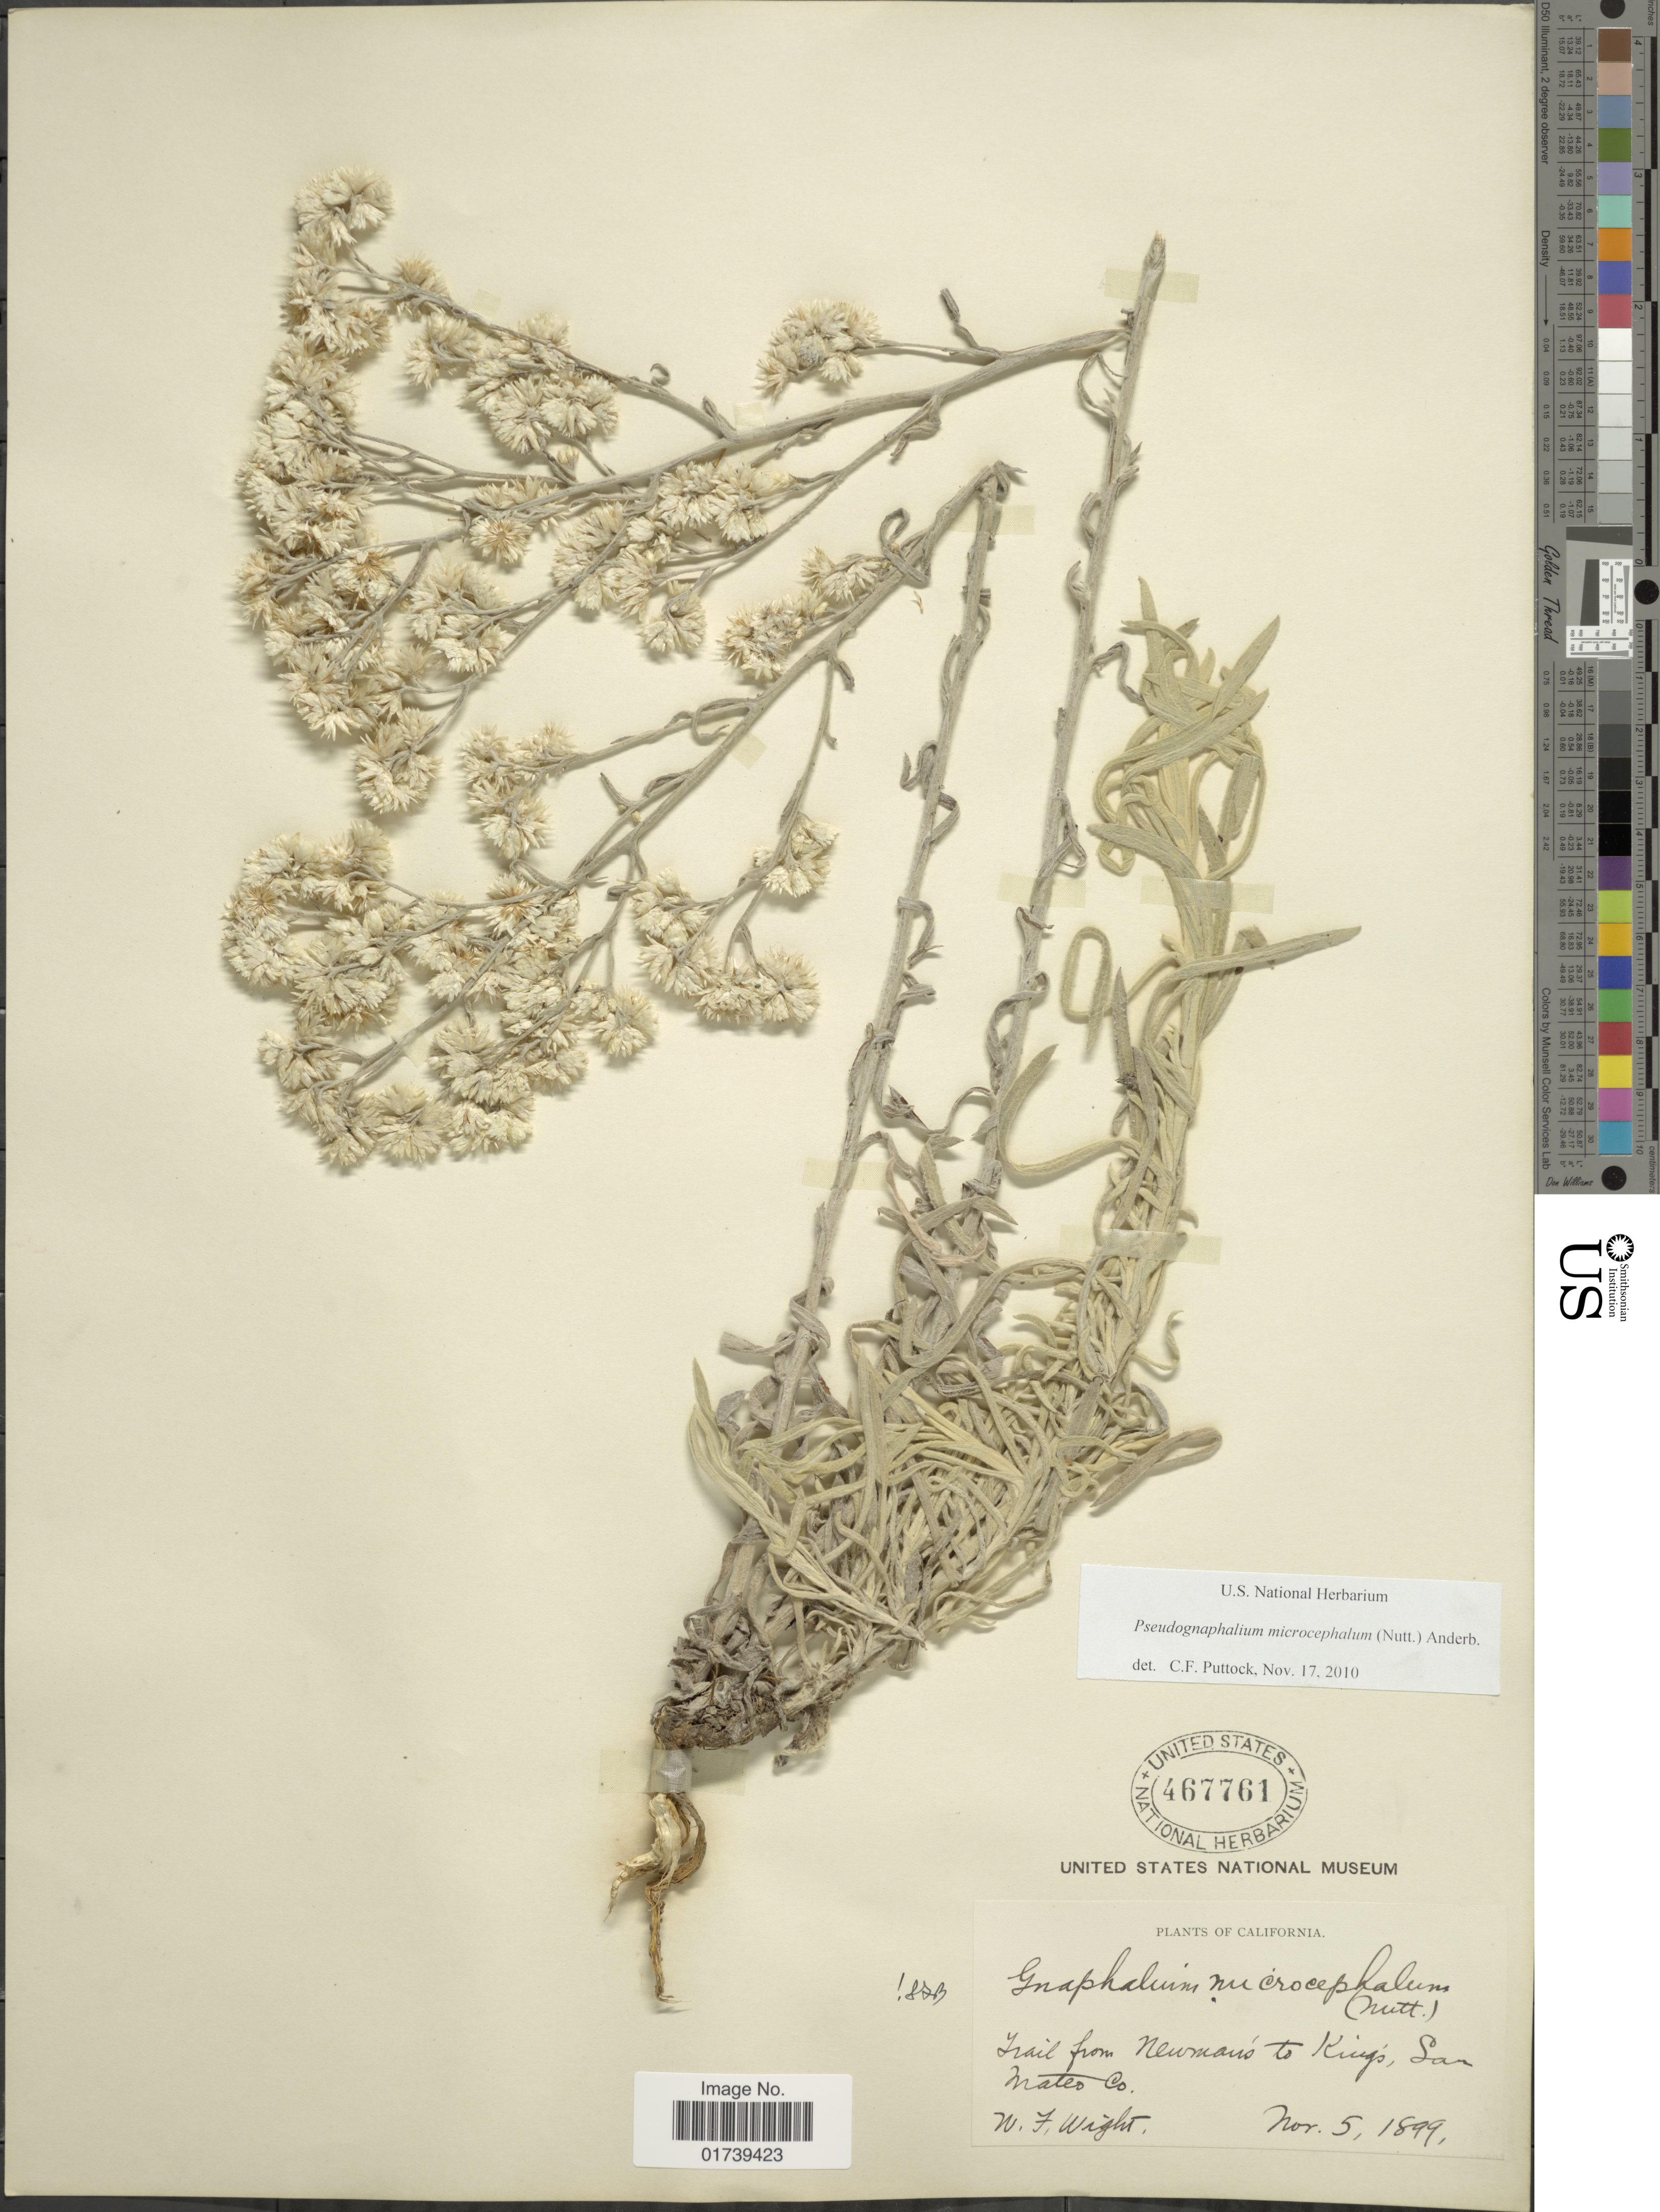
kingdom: Plantae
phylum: Tracheophyta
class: Magnoliopsida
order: Asterales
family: Asteraceae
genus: Pseudognaphalium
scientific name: Pseudognaphalium microcephalum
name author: (Nutt.) Anderb.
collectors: W. F. Wright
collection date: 1899-11-05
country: United States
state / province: California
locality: Trail from Newmans to Kings, San Mates Co.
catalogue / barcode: US 467761